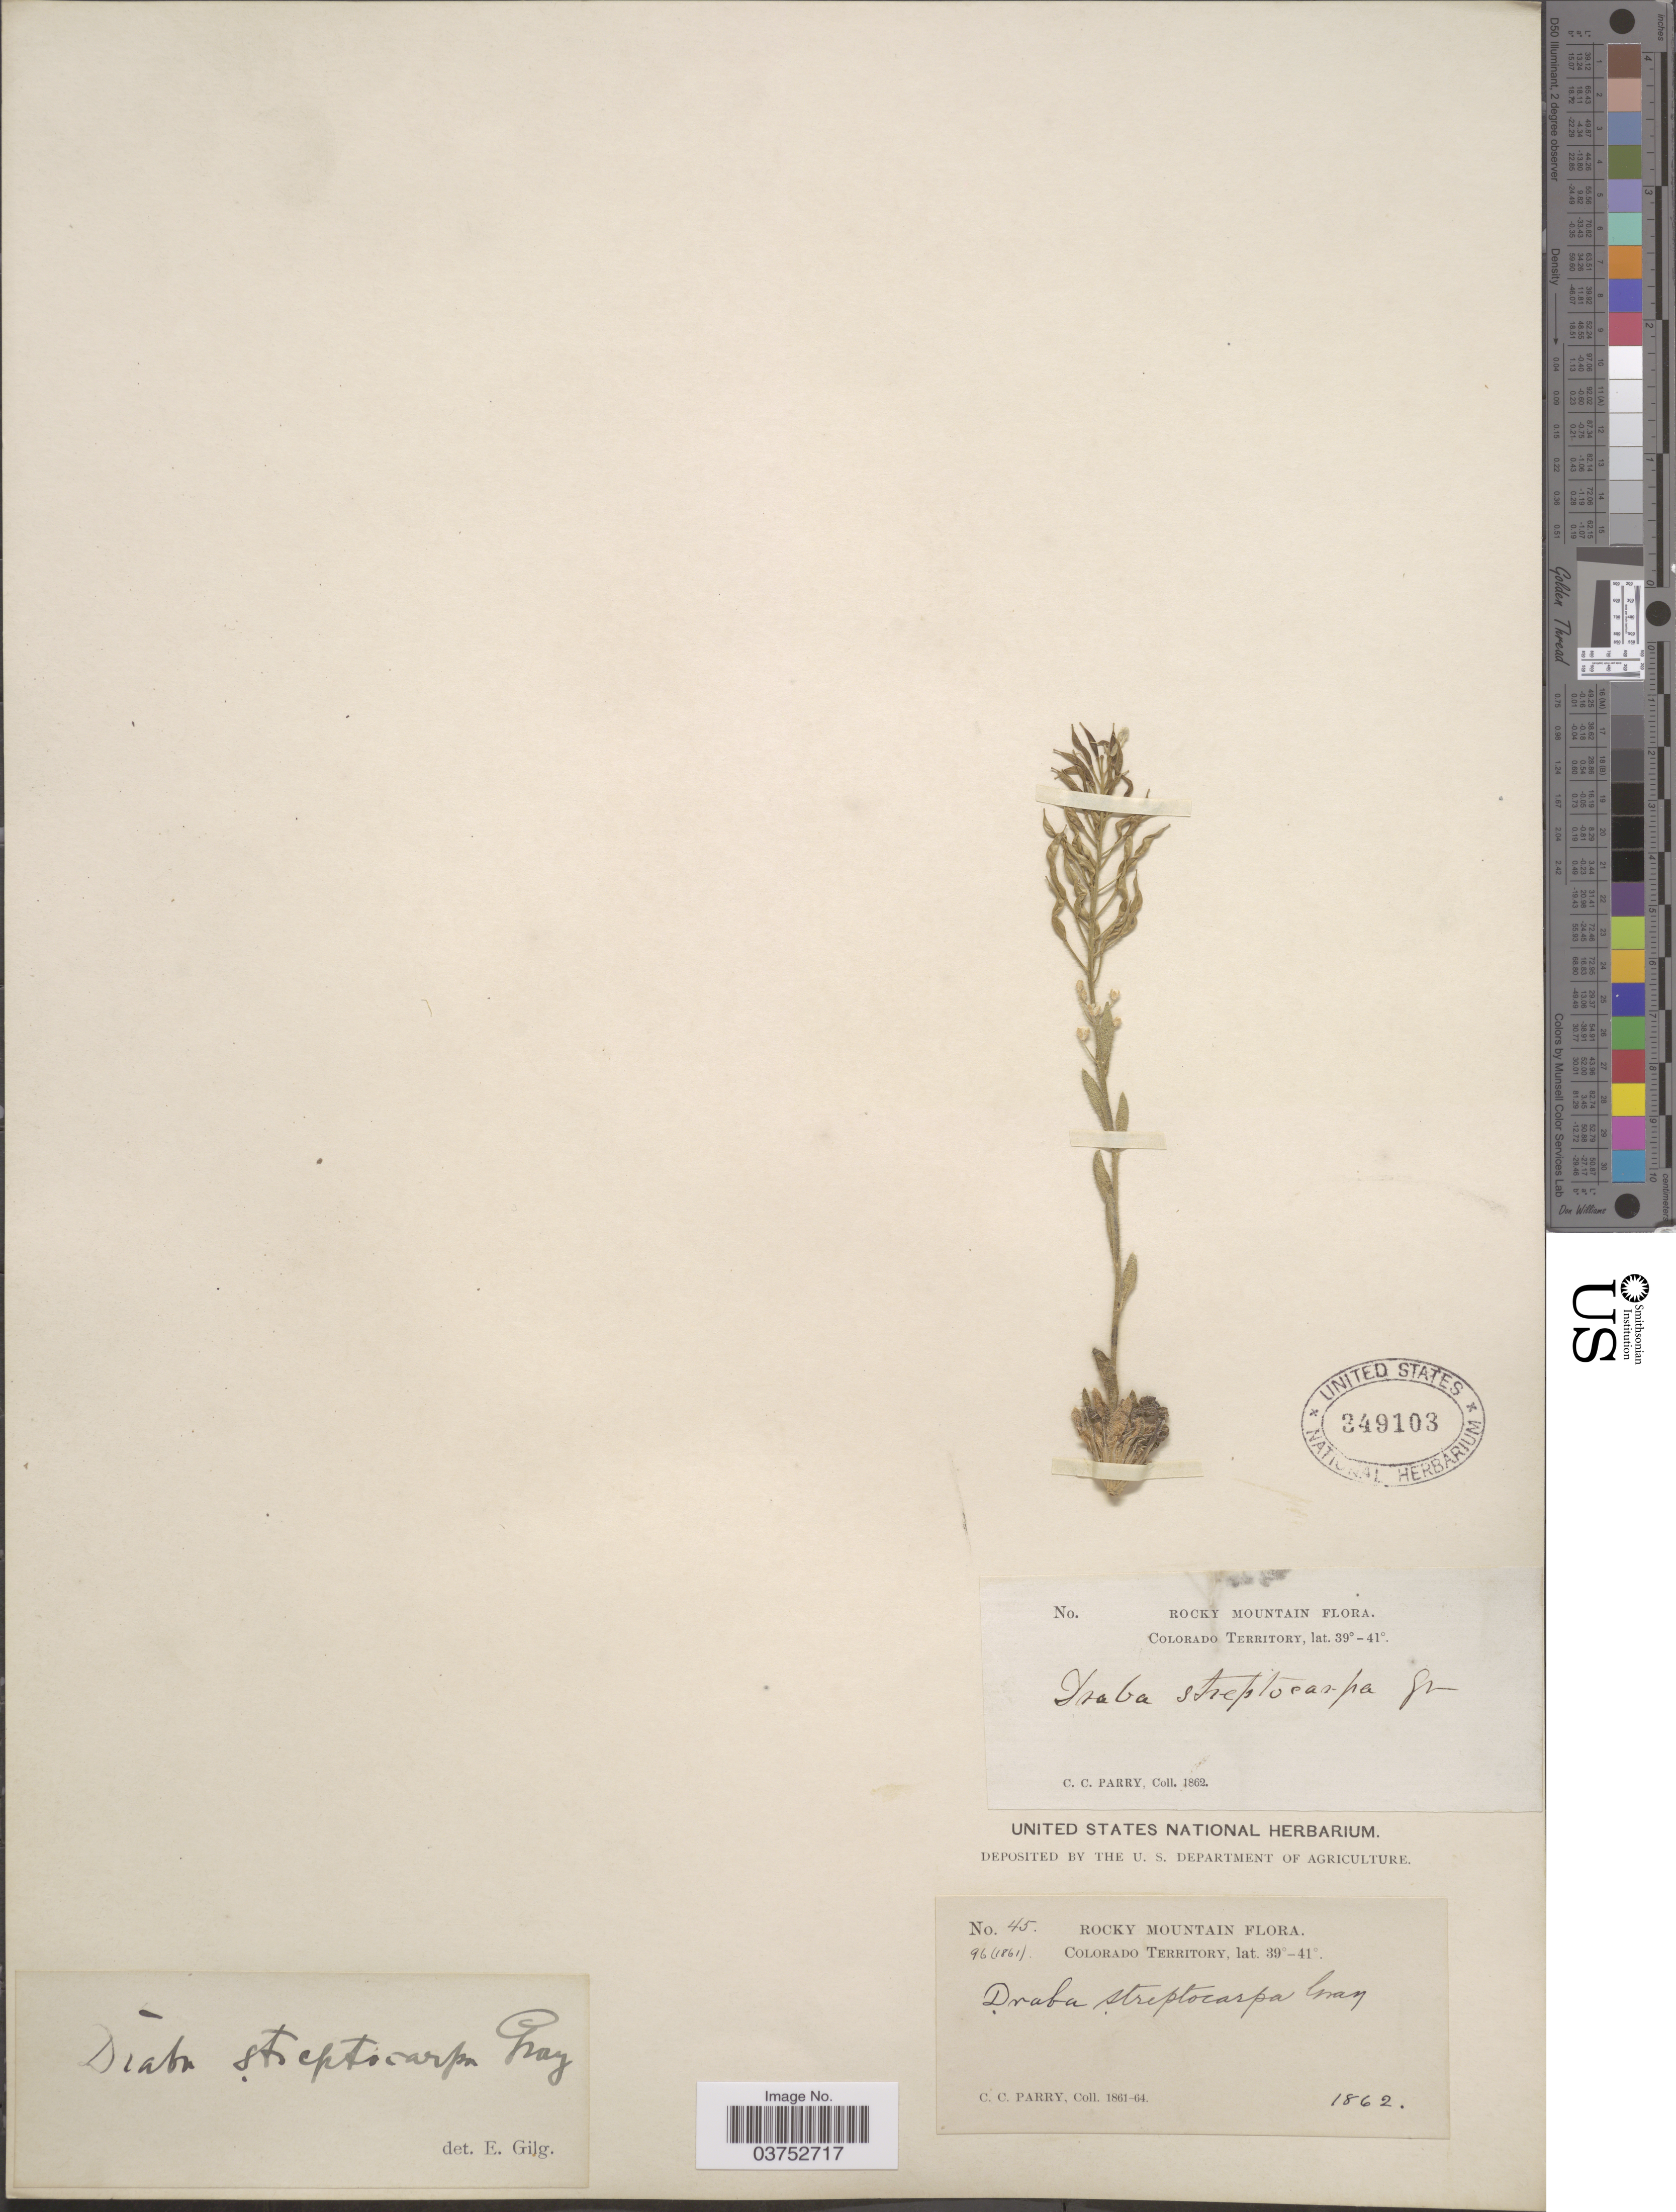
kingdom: Plantae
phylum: Tracheophyta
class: Magnoliopsida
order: Brassicales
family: Brassicaceae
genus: Draba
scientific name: Draba streptocarpa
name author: A. Gray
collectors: C. C. Parry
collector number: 45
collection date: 1862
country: United States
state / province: Colorado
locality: Rocky Mountain.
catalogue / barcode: US 349103